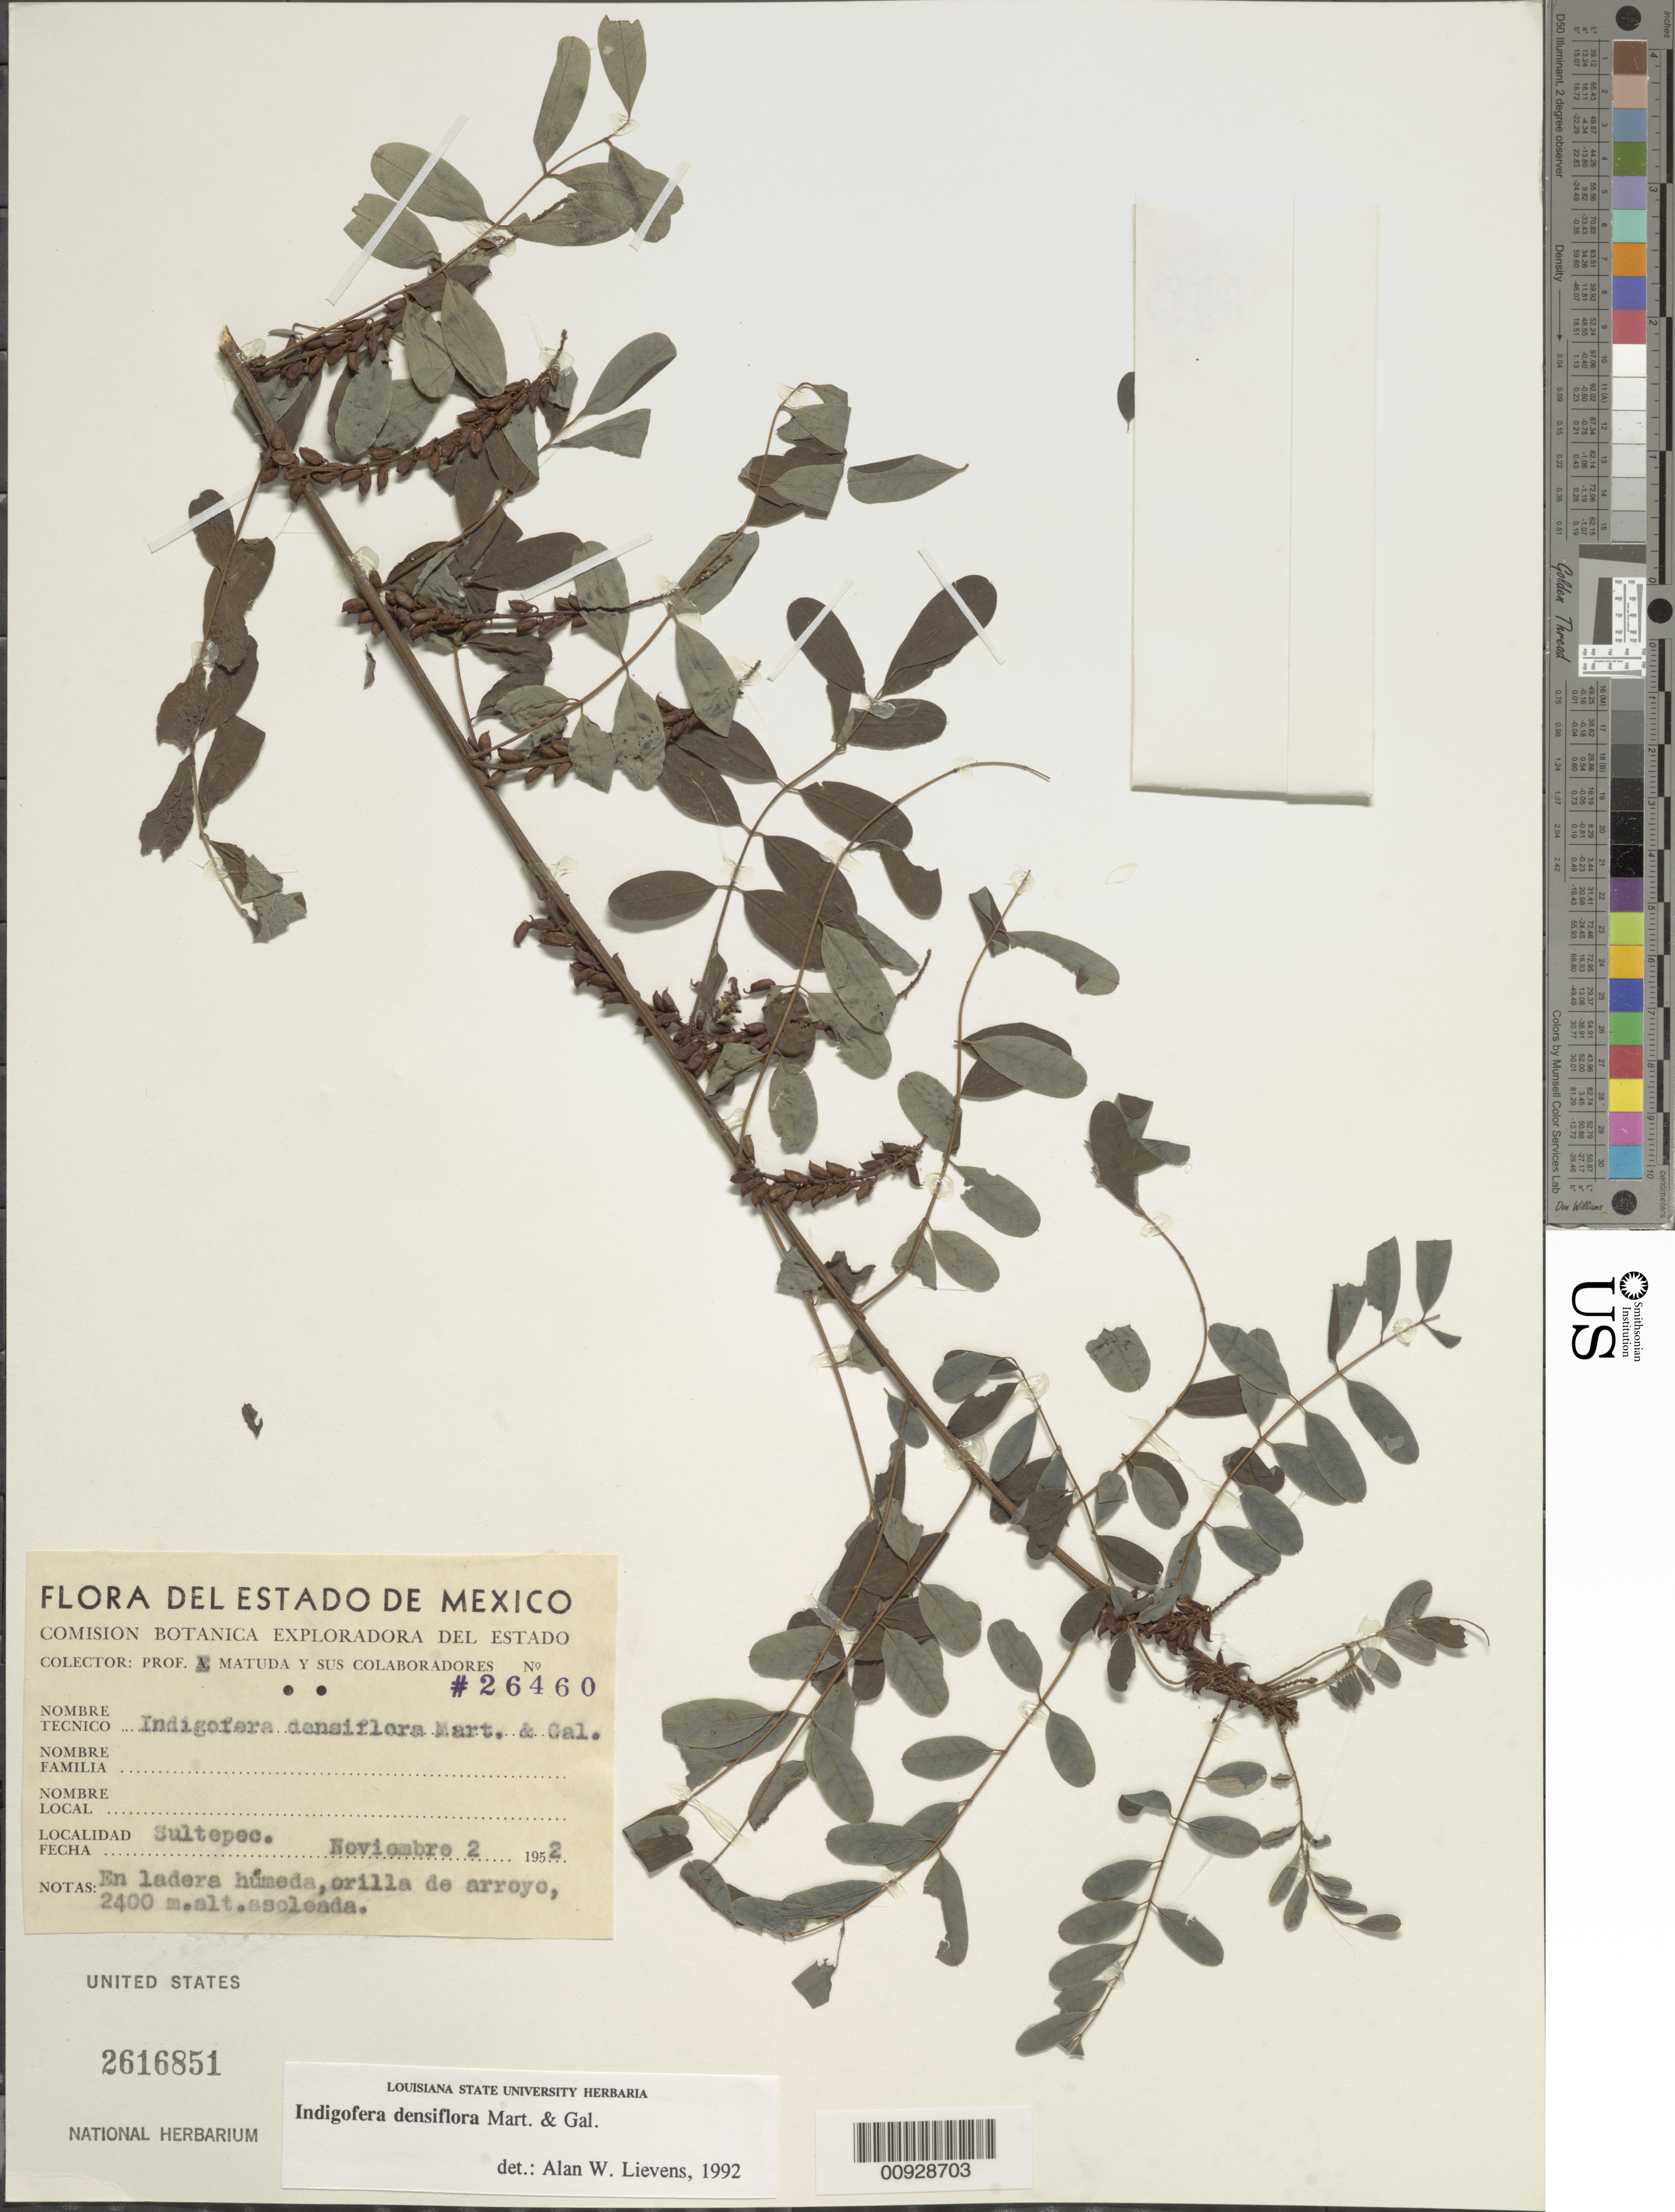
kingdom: Plantae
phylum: Tracheophyta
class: Magnoliopsida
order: Fabales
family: Fabaceae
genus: Indigofera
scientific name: Indigofera densiflora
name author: M. Martens & Galeotti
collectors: E. Matuda & et al.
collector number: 26460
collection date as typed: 02 Nov 1952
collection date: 1952-11-02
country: Mexico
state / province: México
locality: Sultepec.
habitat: En ladera húmeda, orilla de arroyo, asoleada.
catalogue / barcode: US 2616851